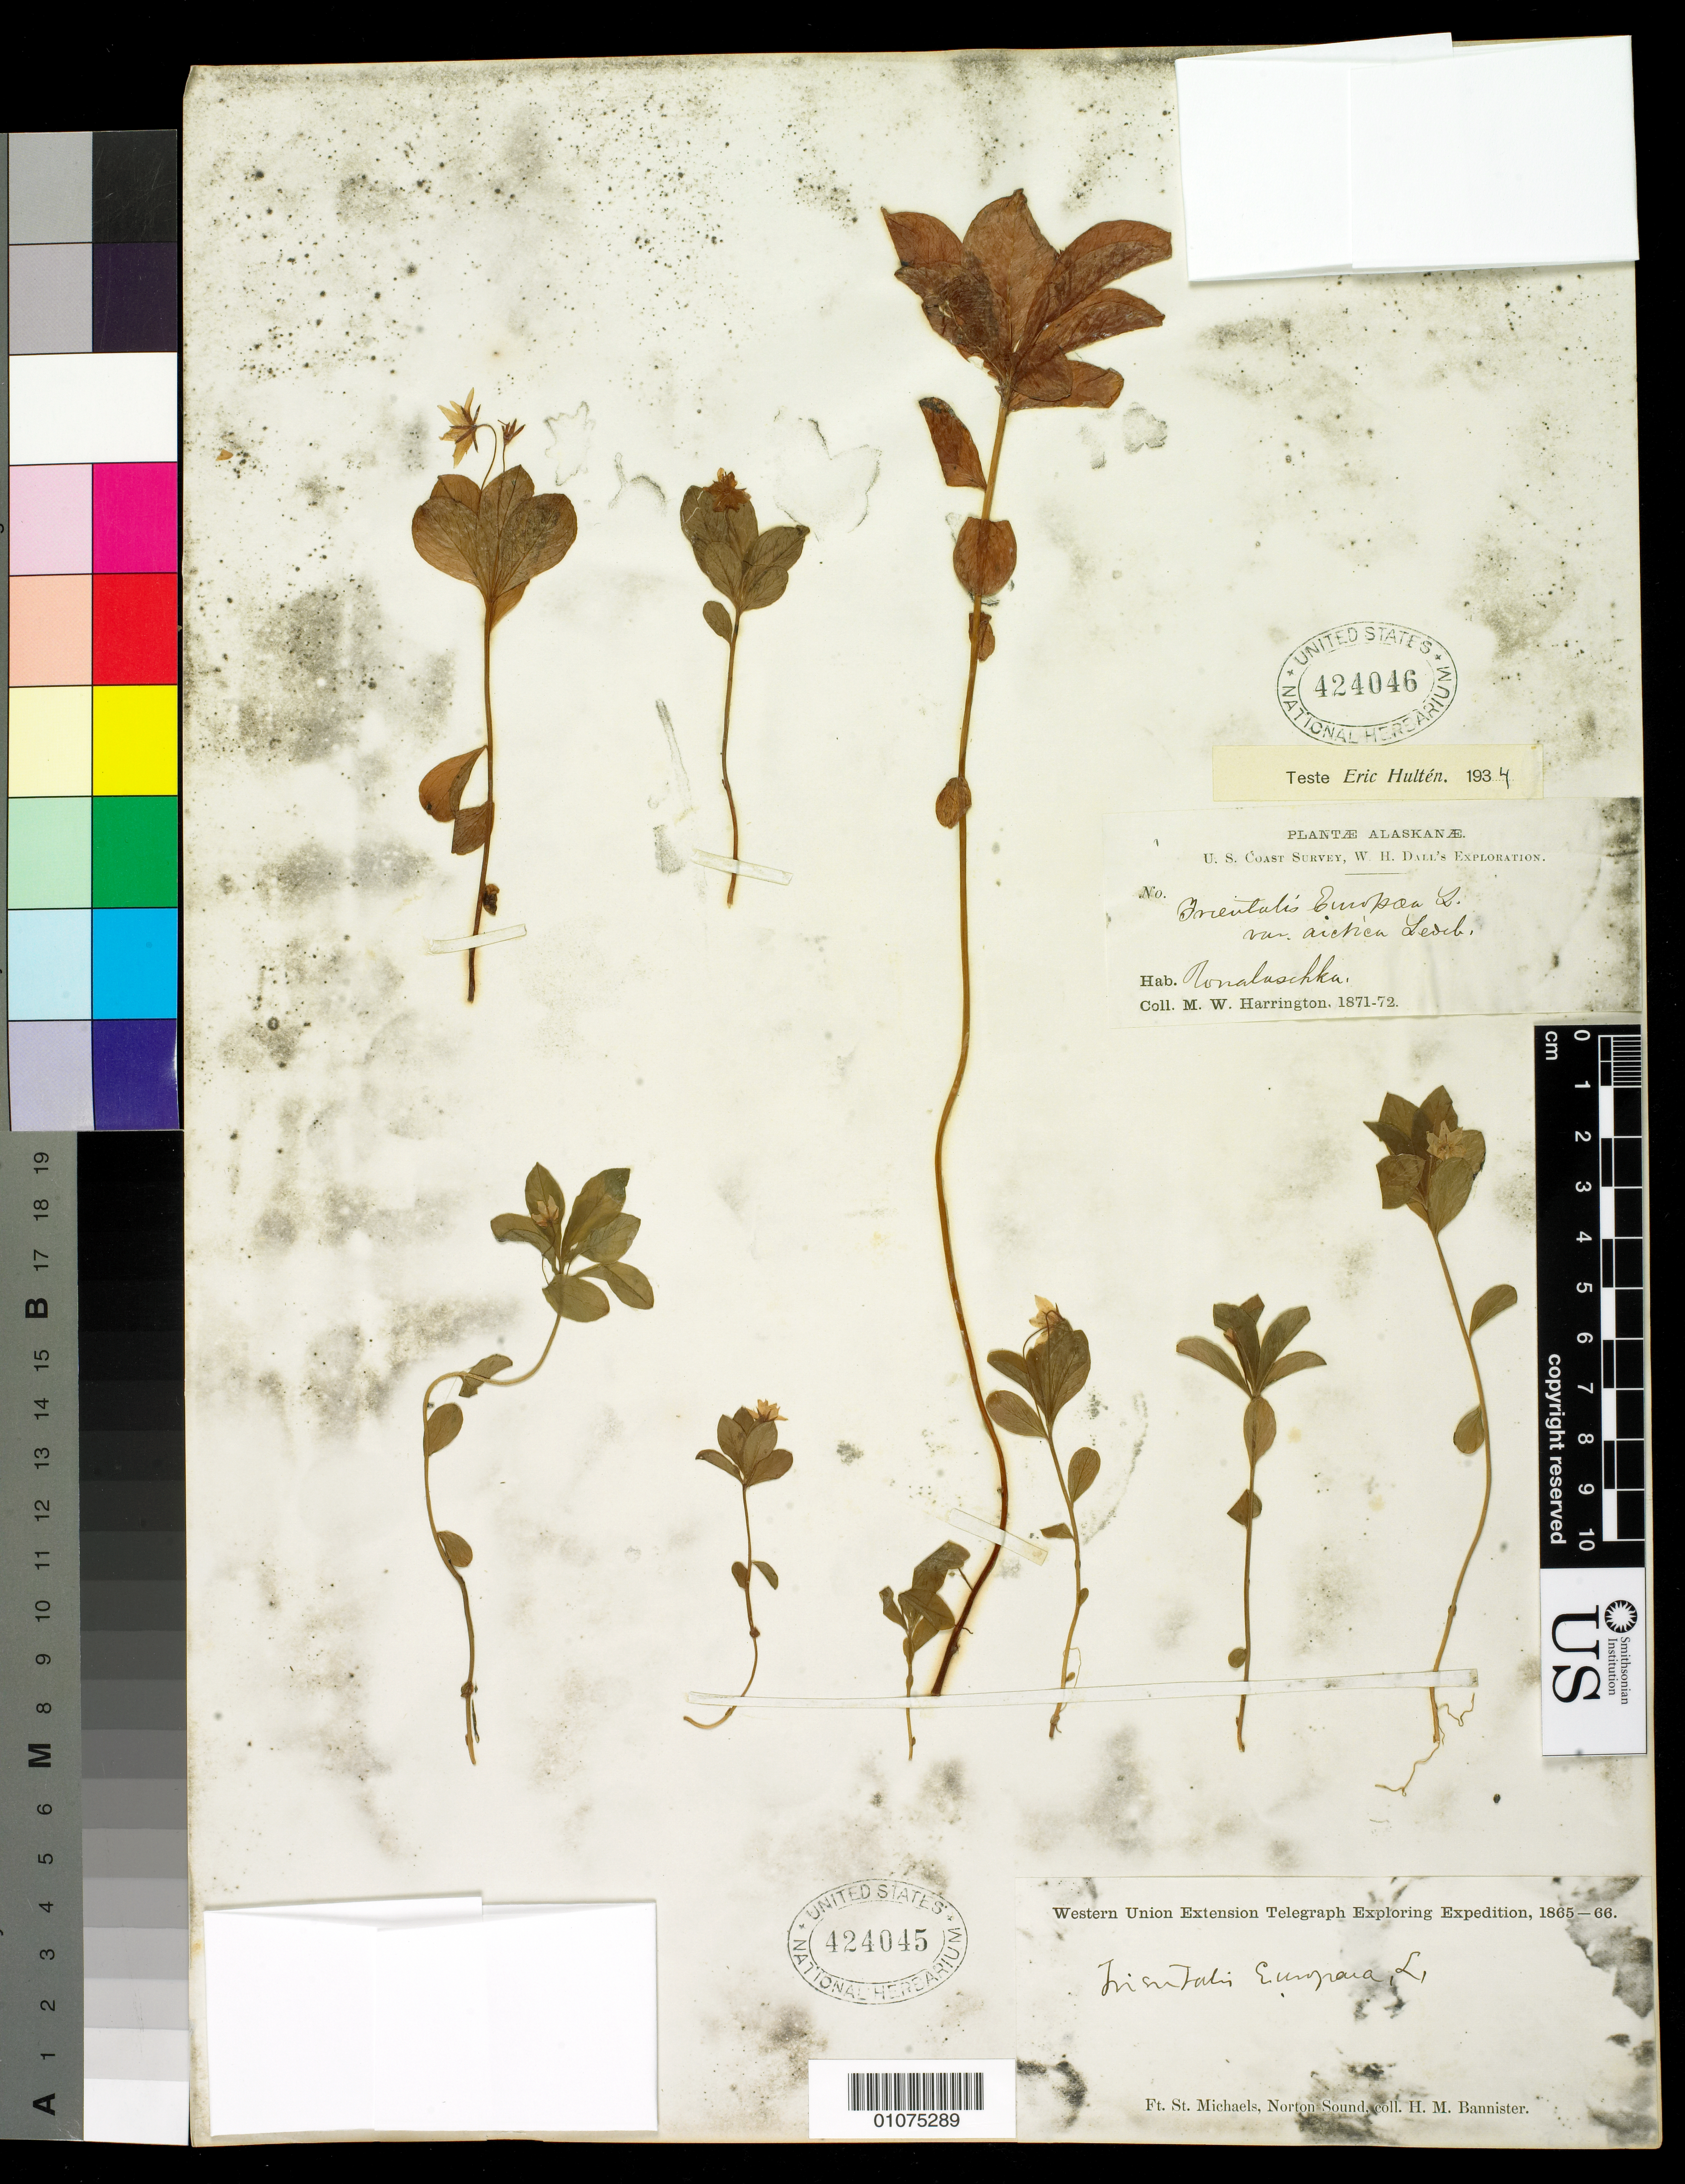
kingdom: Plantae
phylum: Tracheophyta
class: Magnoliopsida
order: Ericales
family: Primulaceae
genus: Trientalis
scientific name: Trientalis europaea subsp. arctica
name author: (Fisch. ex Hook.) Hultén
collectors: H. Bannister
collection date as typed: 1865 to -- --- 1866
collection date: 1865/1866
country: United States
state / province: Alaska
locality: Ft. St. Michaels, Norton Sound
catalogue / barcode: US 424045